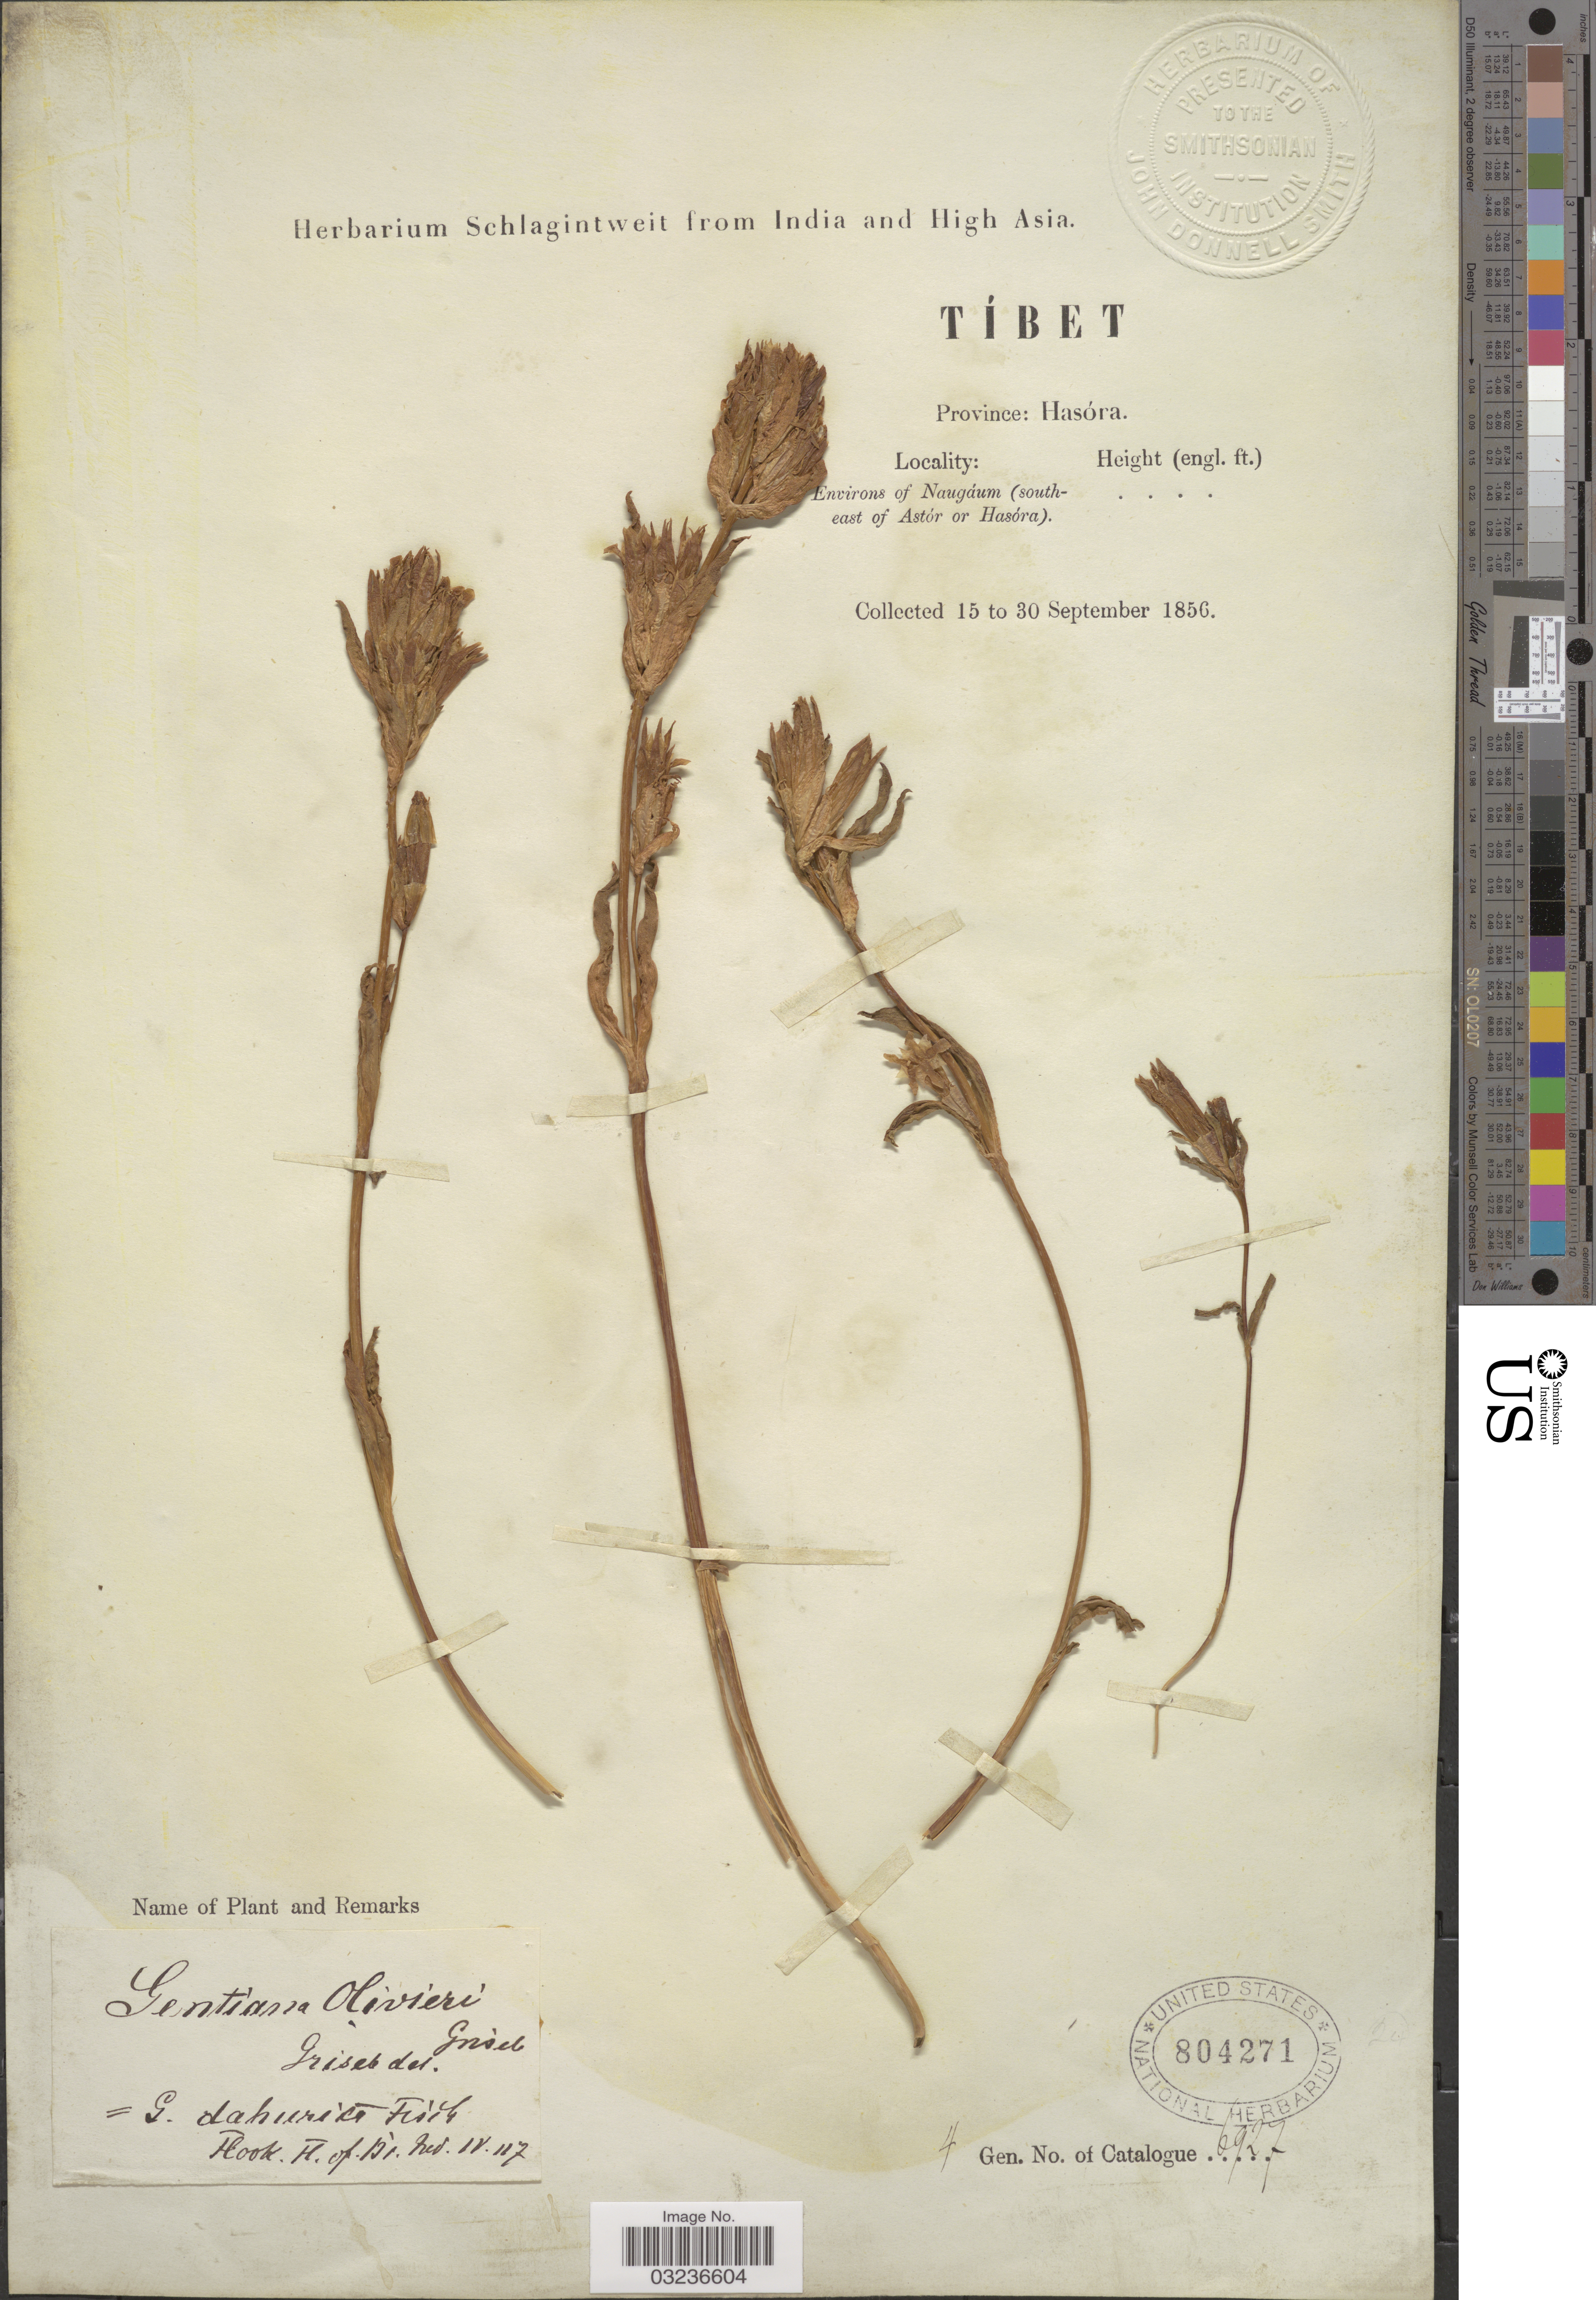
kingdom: Plantae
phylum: Tracheophyta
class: Magnoliopsida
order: Gentianales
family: Gentianaceae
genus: Gentiana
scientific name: Gentiana decumbens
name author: L. f.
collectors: ex herb. Schlagintweit from India and High Asia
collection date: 1856-09-15/1856-09-30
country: China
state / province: Xizang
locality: Tíbet. Province: Hasóra. Environs of Naugáum (south-east of Astór or Hasóra).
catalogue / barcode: US 804271